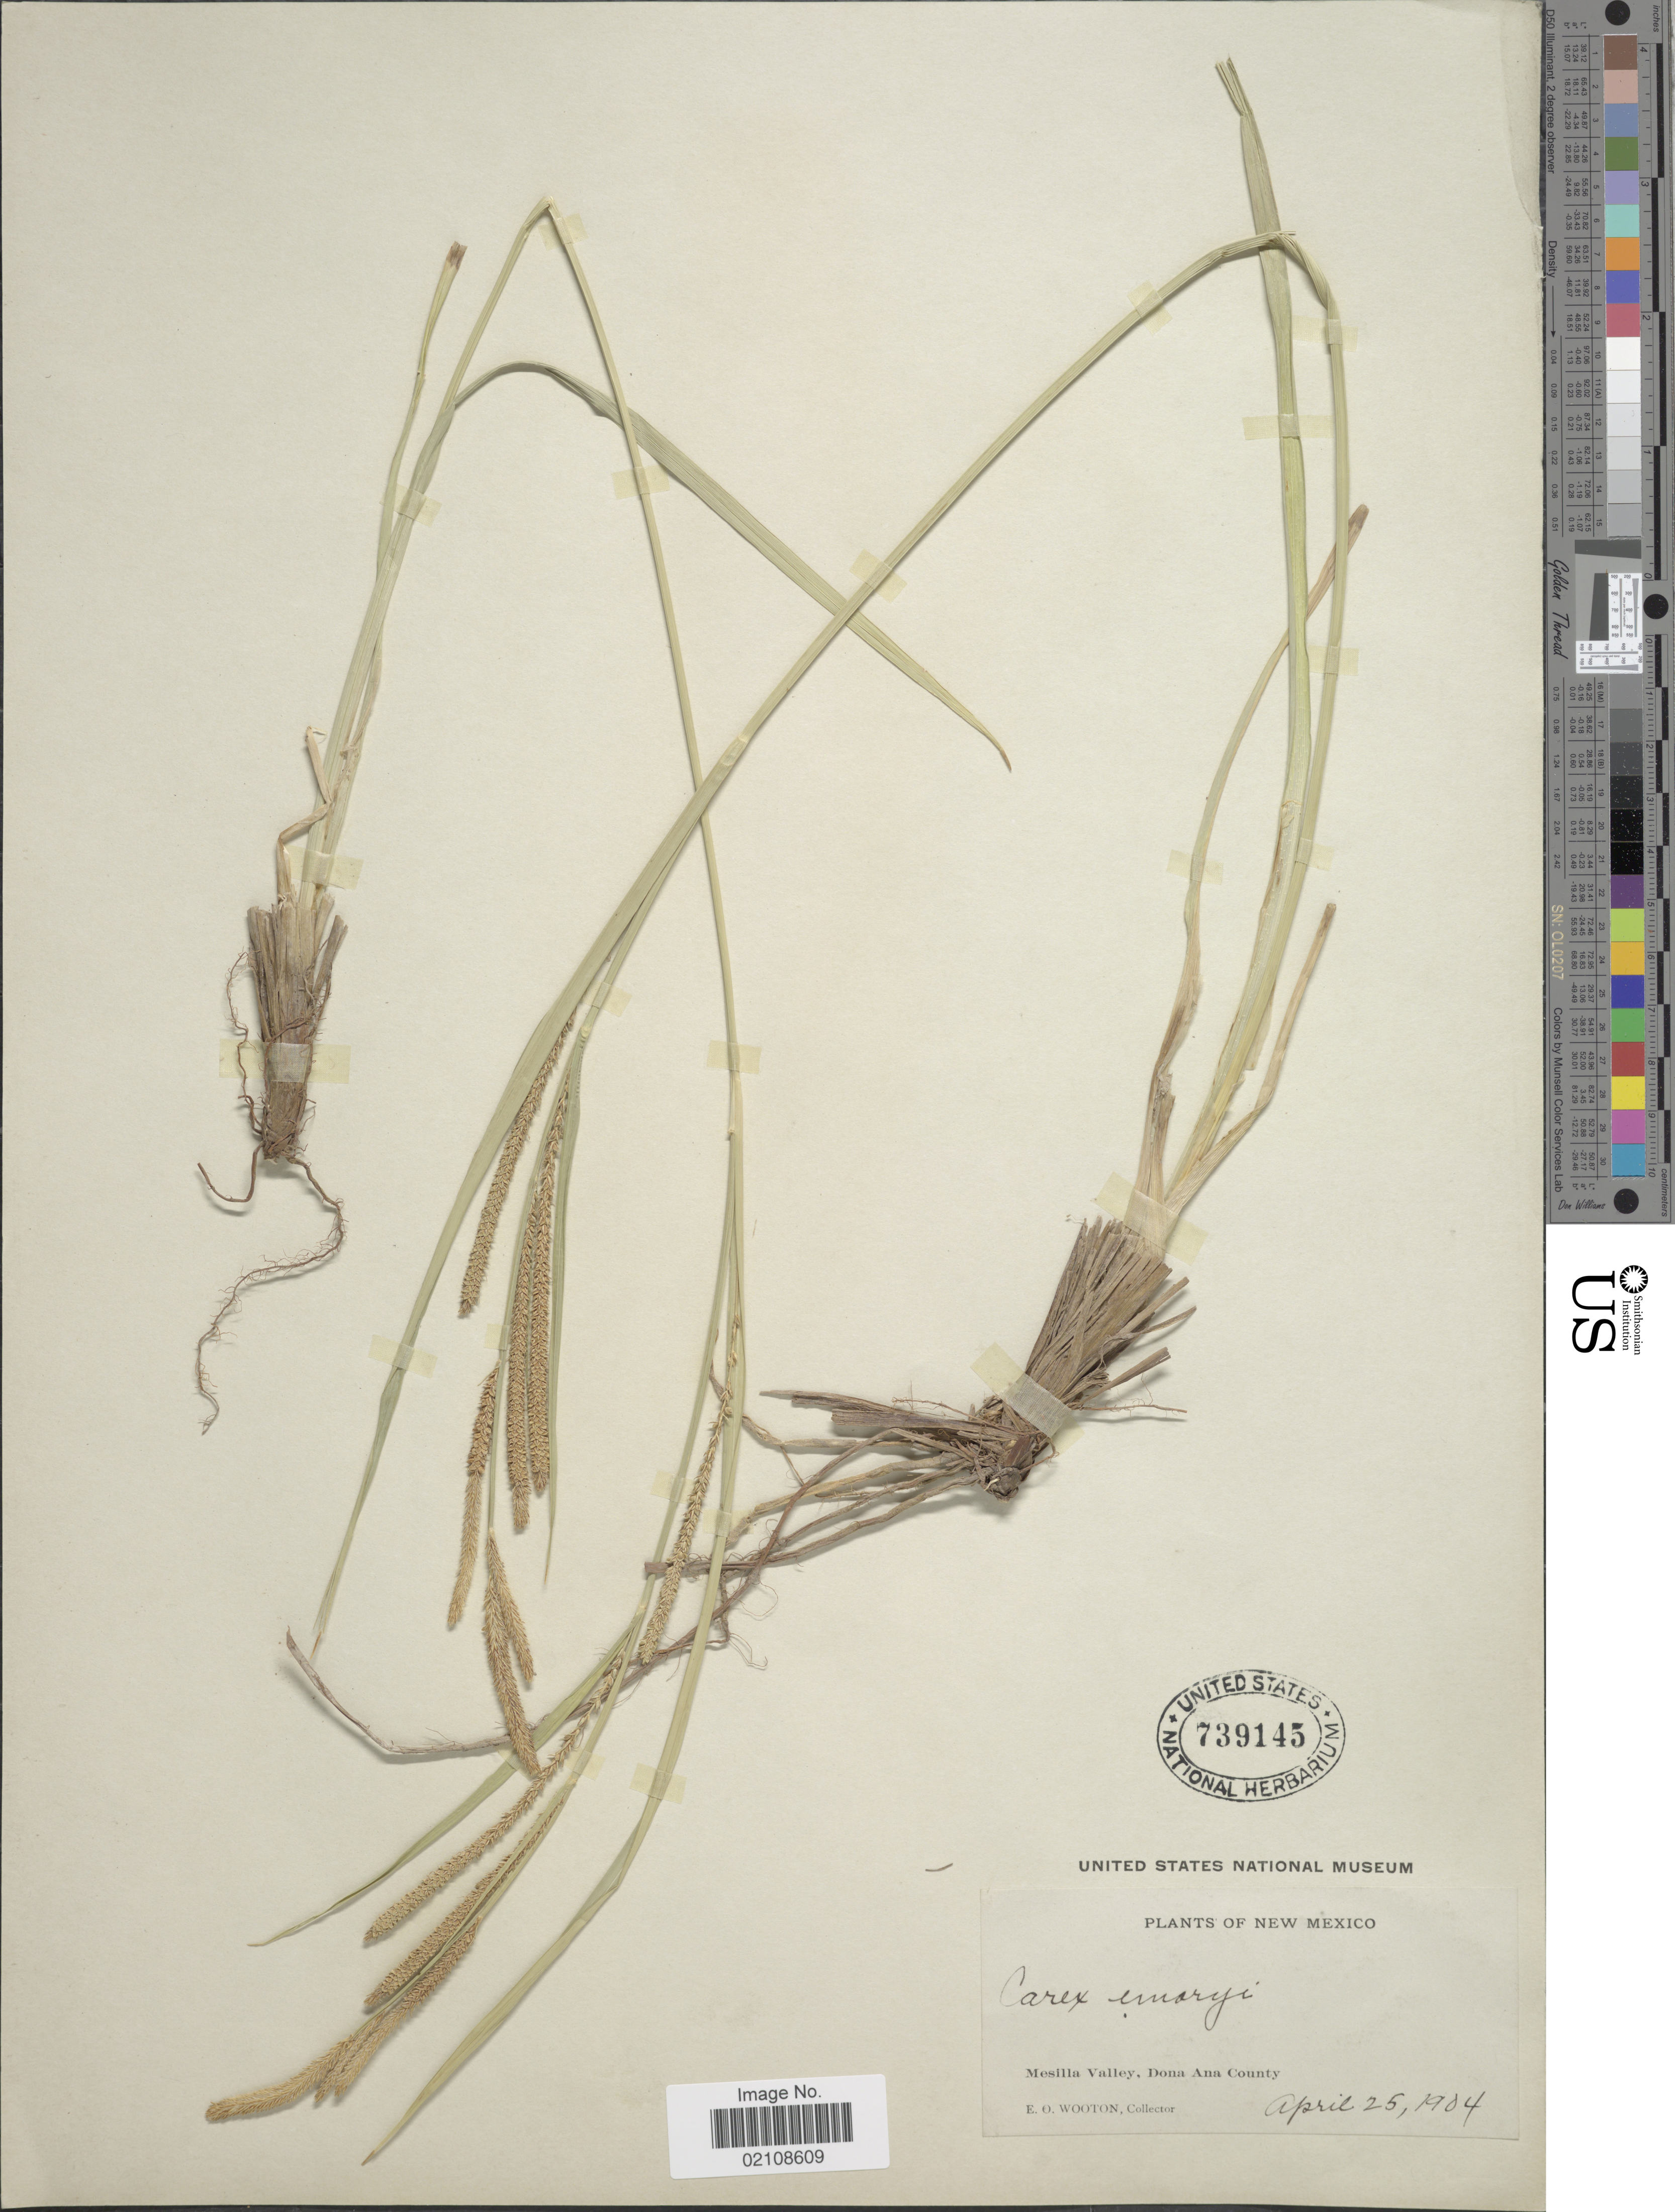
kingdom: Plantae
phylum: Tracheophyta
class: Liliopsida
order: Poales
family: Cyperaceae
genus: Carex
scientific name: Carex emoryi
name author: Dewey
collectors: E. O. Wooton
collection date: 1904-04-25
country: United States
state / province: New Mexico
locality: Mesilla Valley, Dona Ana County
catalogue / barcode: US 739145